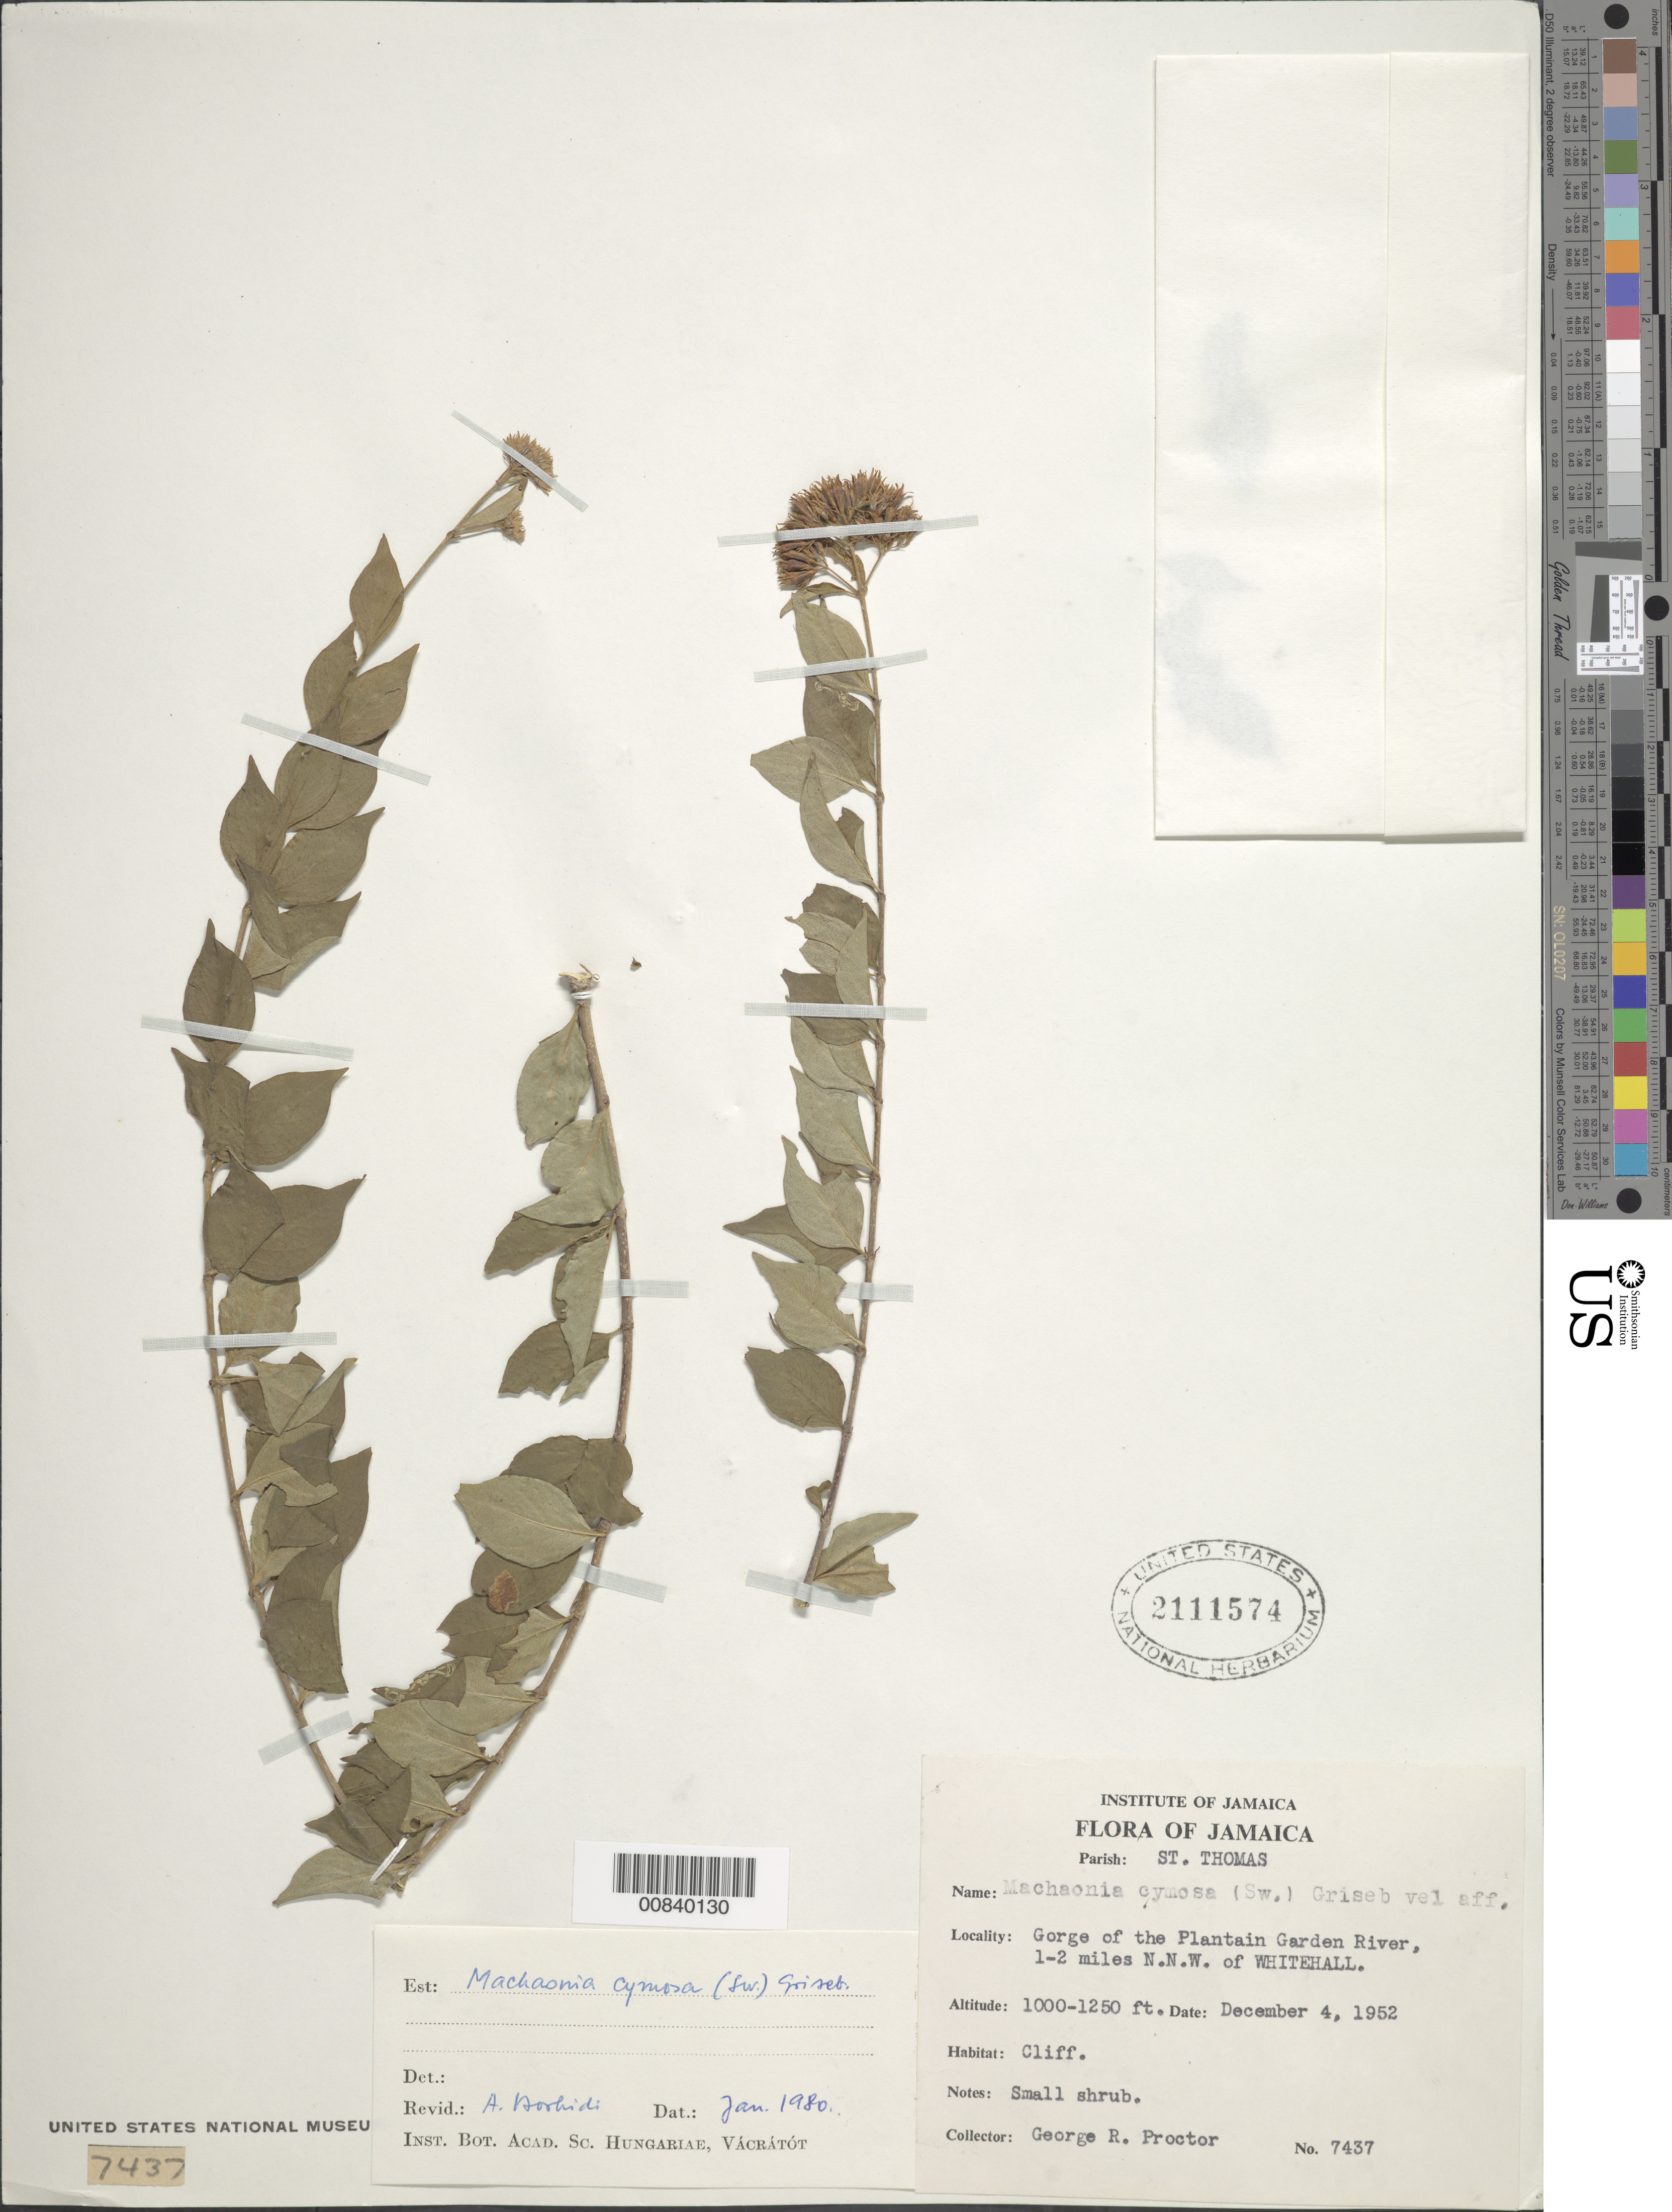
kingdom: Plantae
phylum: Tracheophyta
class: Magnoliopsida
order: Gentianales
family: Rubiaceae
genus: Machaonia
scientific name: Machaonia cymosa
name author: (Sw.) Griseb.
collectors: G. R. Proctor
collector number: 7437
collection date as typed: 04 Dec 1952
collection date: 1952-12-04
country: Jamaica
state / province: Saint Thomas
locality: Gorge of the Plantain Garden River, 1-2 miles NNW of Whitehall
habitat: Cliff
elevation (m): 305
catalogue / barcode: US 2111574